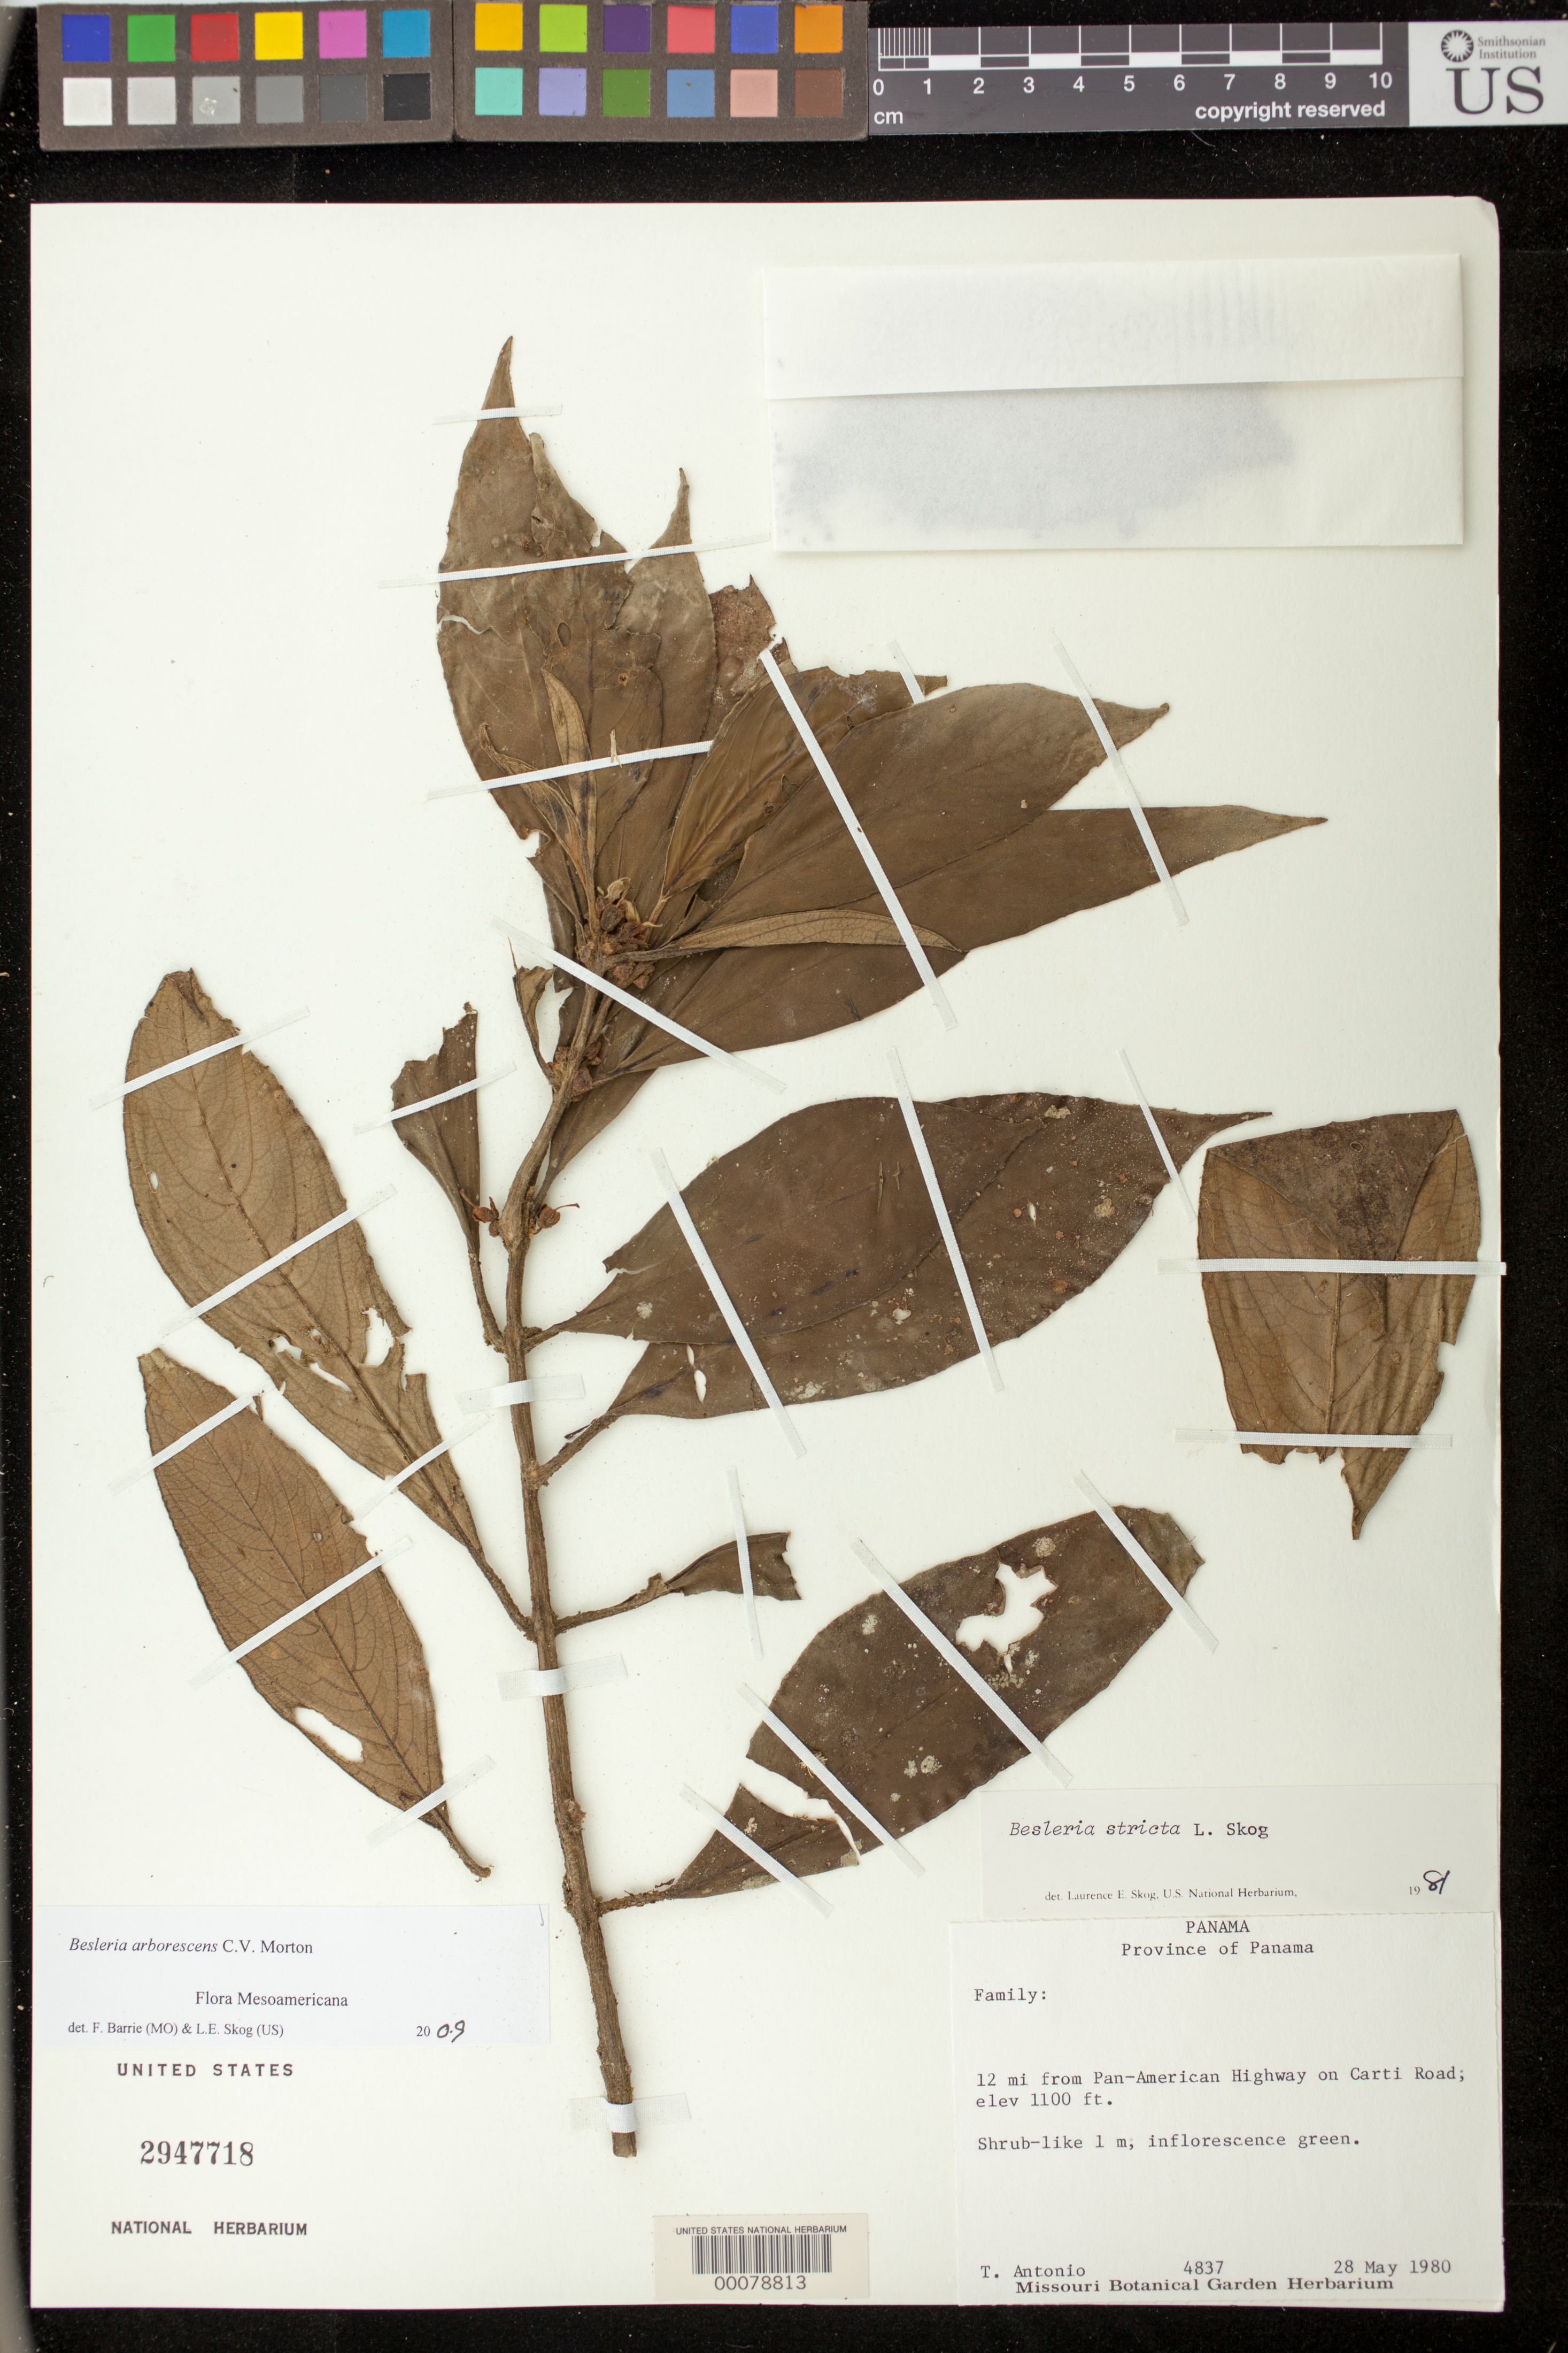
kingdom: Plantae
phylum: Tracheophyta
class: Magnoliopsida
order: Lamiales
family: Gesneriaceae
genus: Besleria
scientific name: Besleria arborescens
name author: C.V. Morton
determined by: Barrie, F. R.; Skog, Laurence E.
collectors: T. Antonio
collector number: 4837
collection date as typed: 28 May 1980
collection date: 1980-05-28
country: Panama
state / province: Panamá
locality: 12 mi from Pan-American highway on Carti road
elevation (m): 335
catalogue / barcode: US 2947718